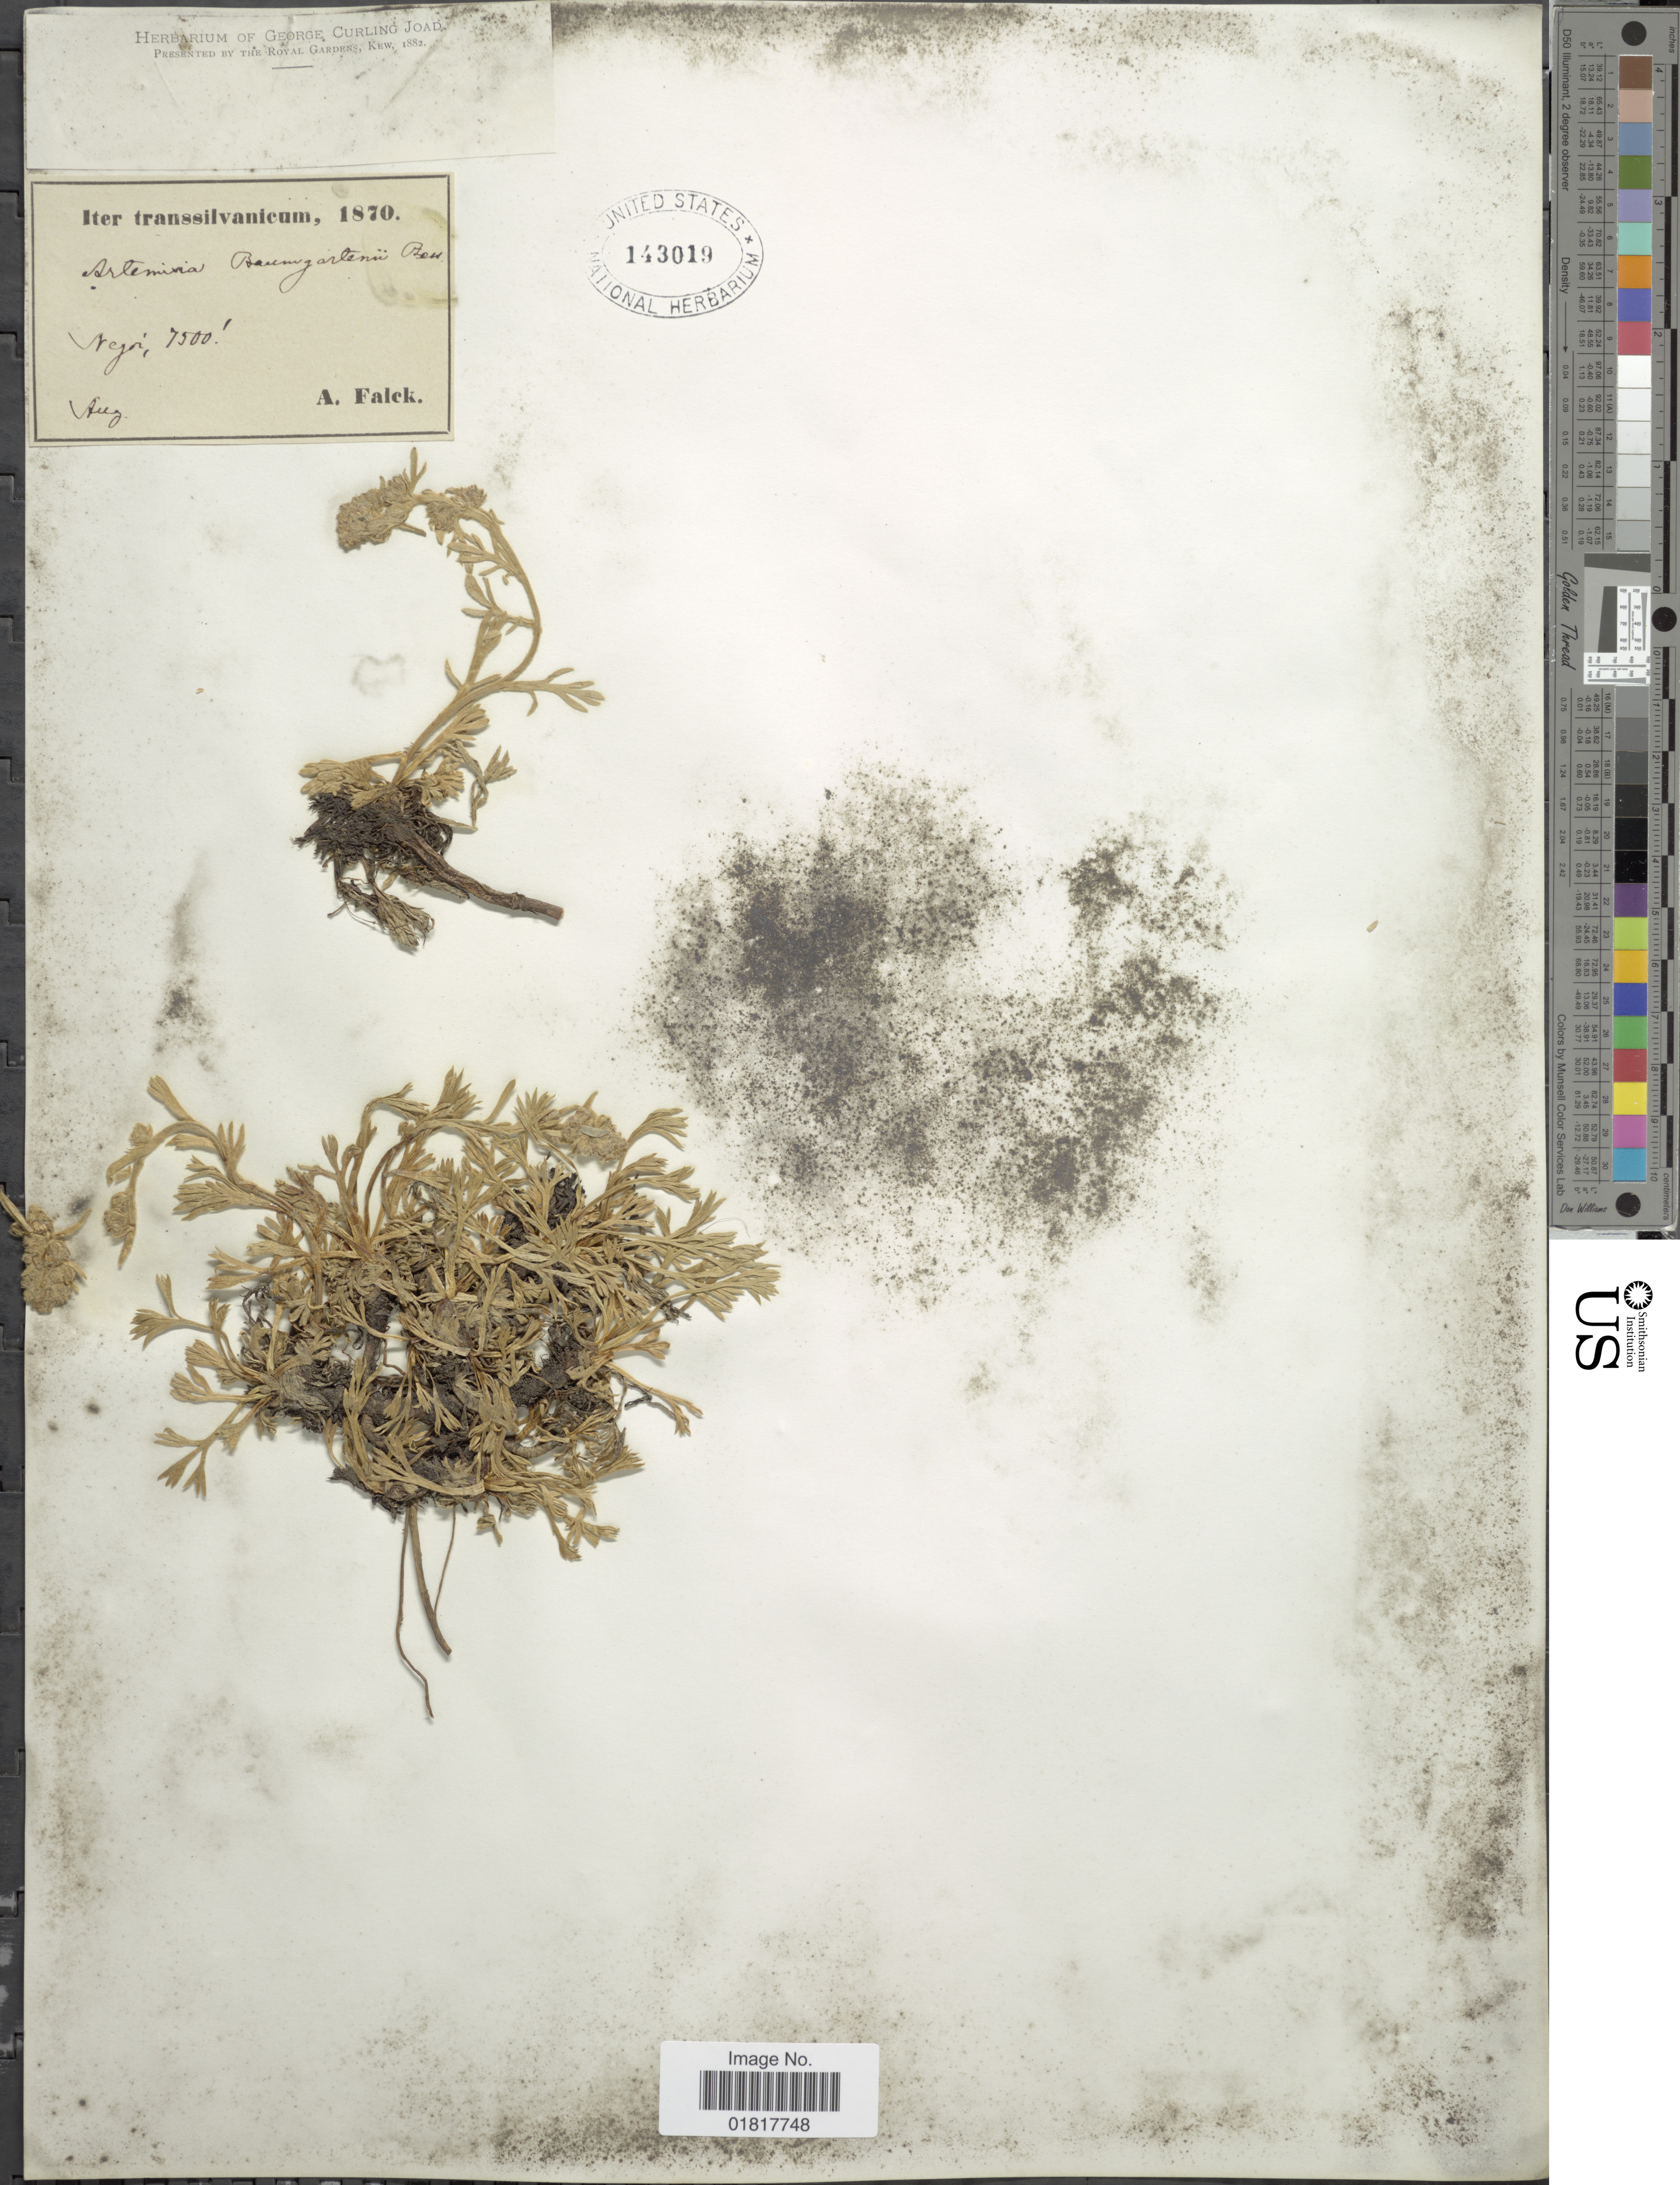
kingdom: Plantae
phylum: Tracheophyta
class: Magnoliopsida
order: Asterales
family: Asteraceae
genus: Artemisia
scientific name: Artemisia baumgarteni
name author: Besser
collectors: A. Falck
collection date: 1870-08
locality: Iter transsilvanicum, Negoi [interpreted]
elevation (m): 2286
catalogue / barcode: US 143019